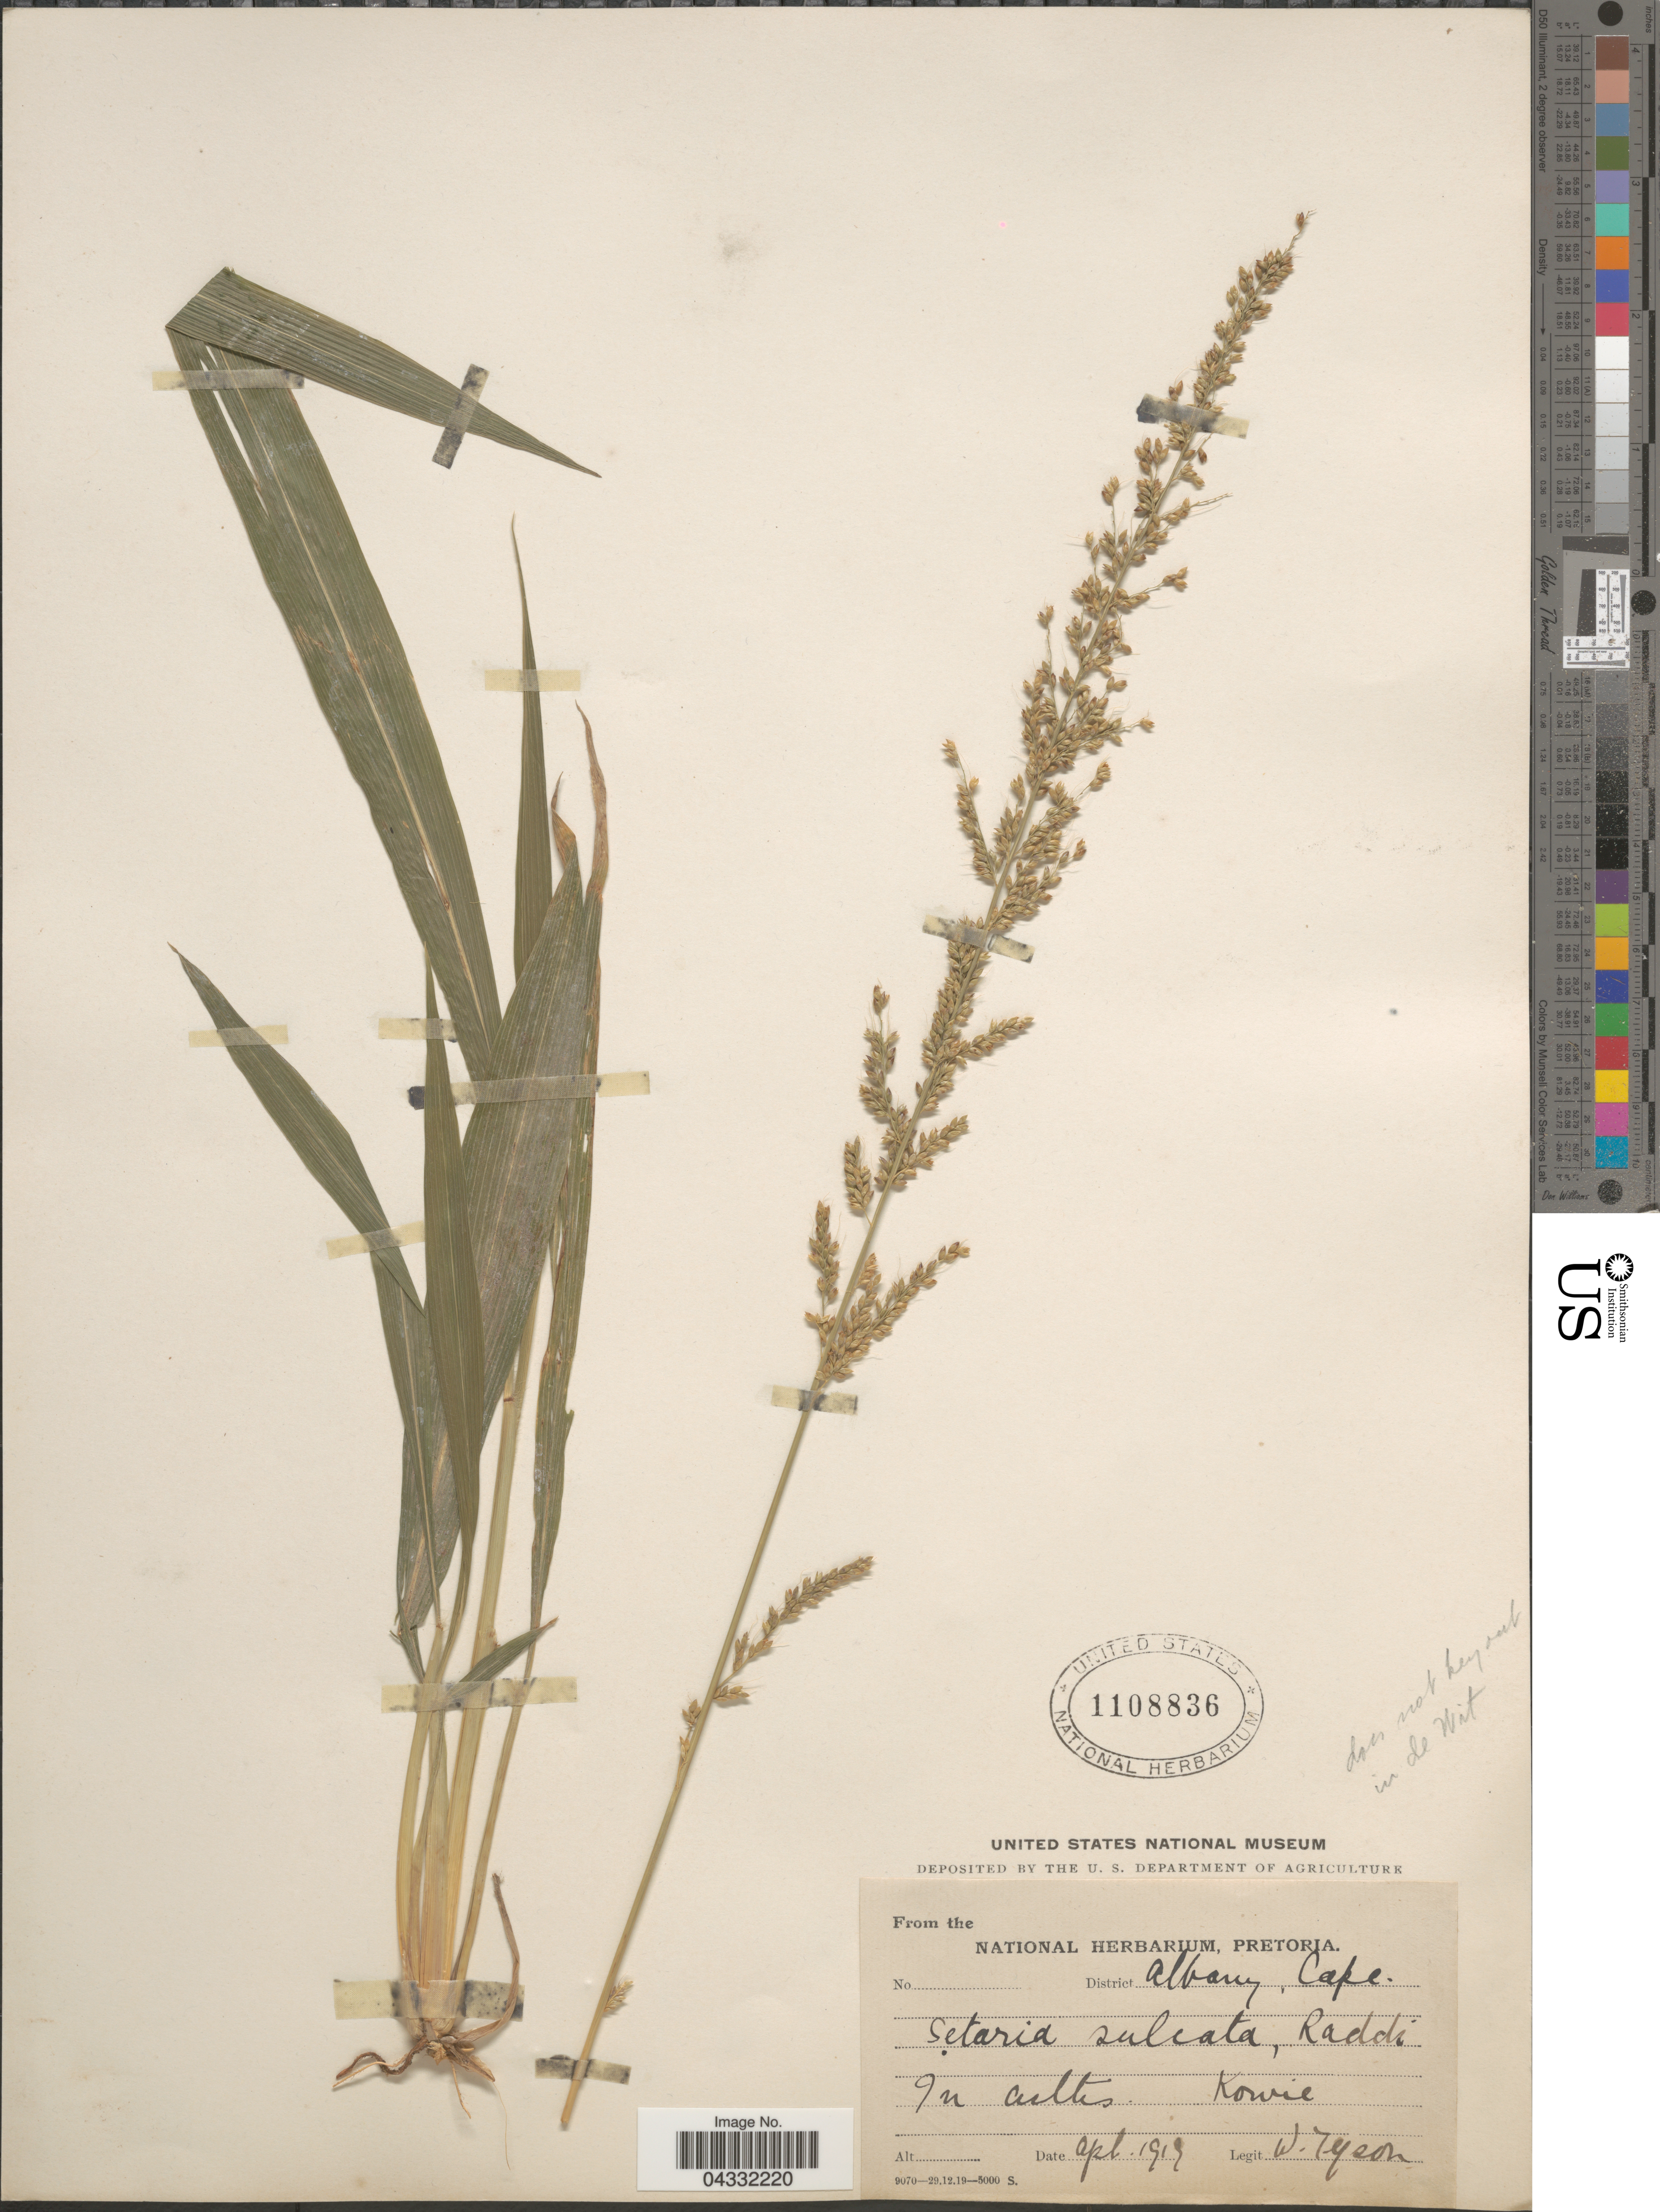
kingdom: Plantae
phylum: Tracheophyta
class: Liliopsida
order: Poales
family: Poaceae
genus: Setaria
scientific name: Setaria sp.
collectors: W. Tyson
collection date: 1919-04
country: South Africa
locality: District Albany, Cape. In cultes. Kowie.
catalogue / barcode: US 1108836